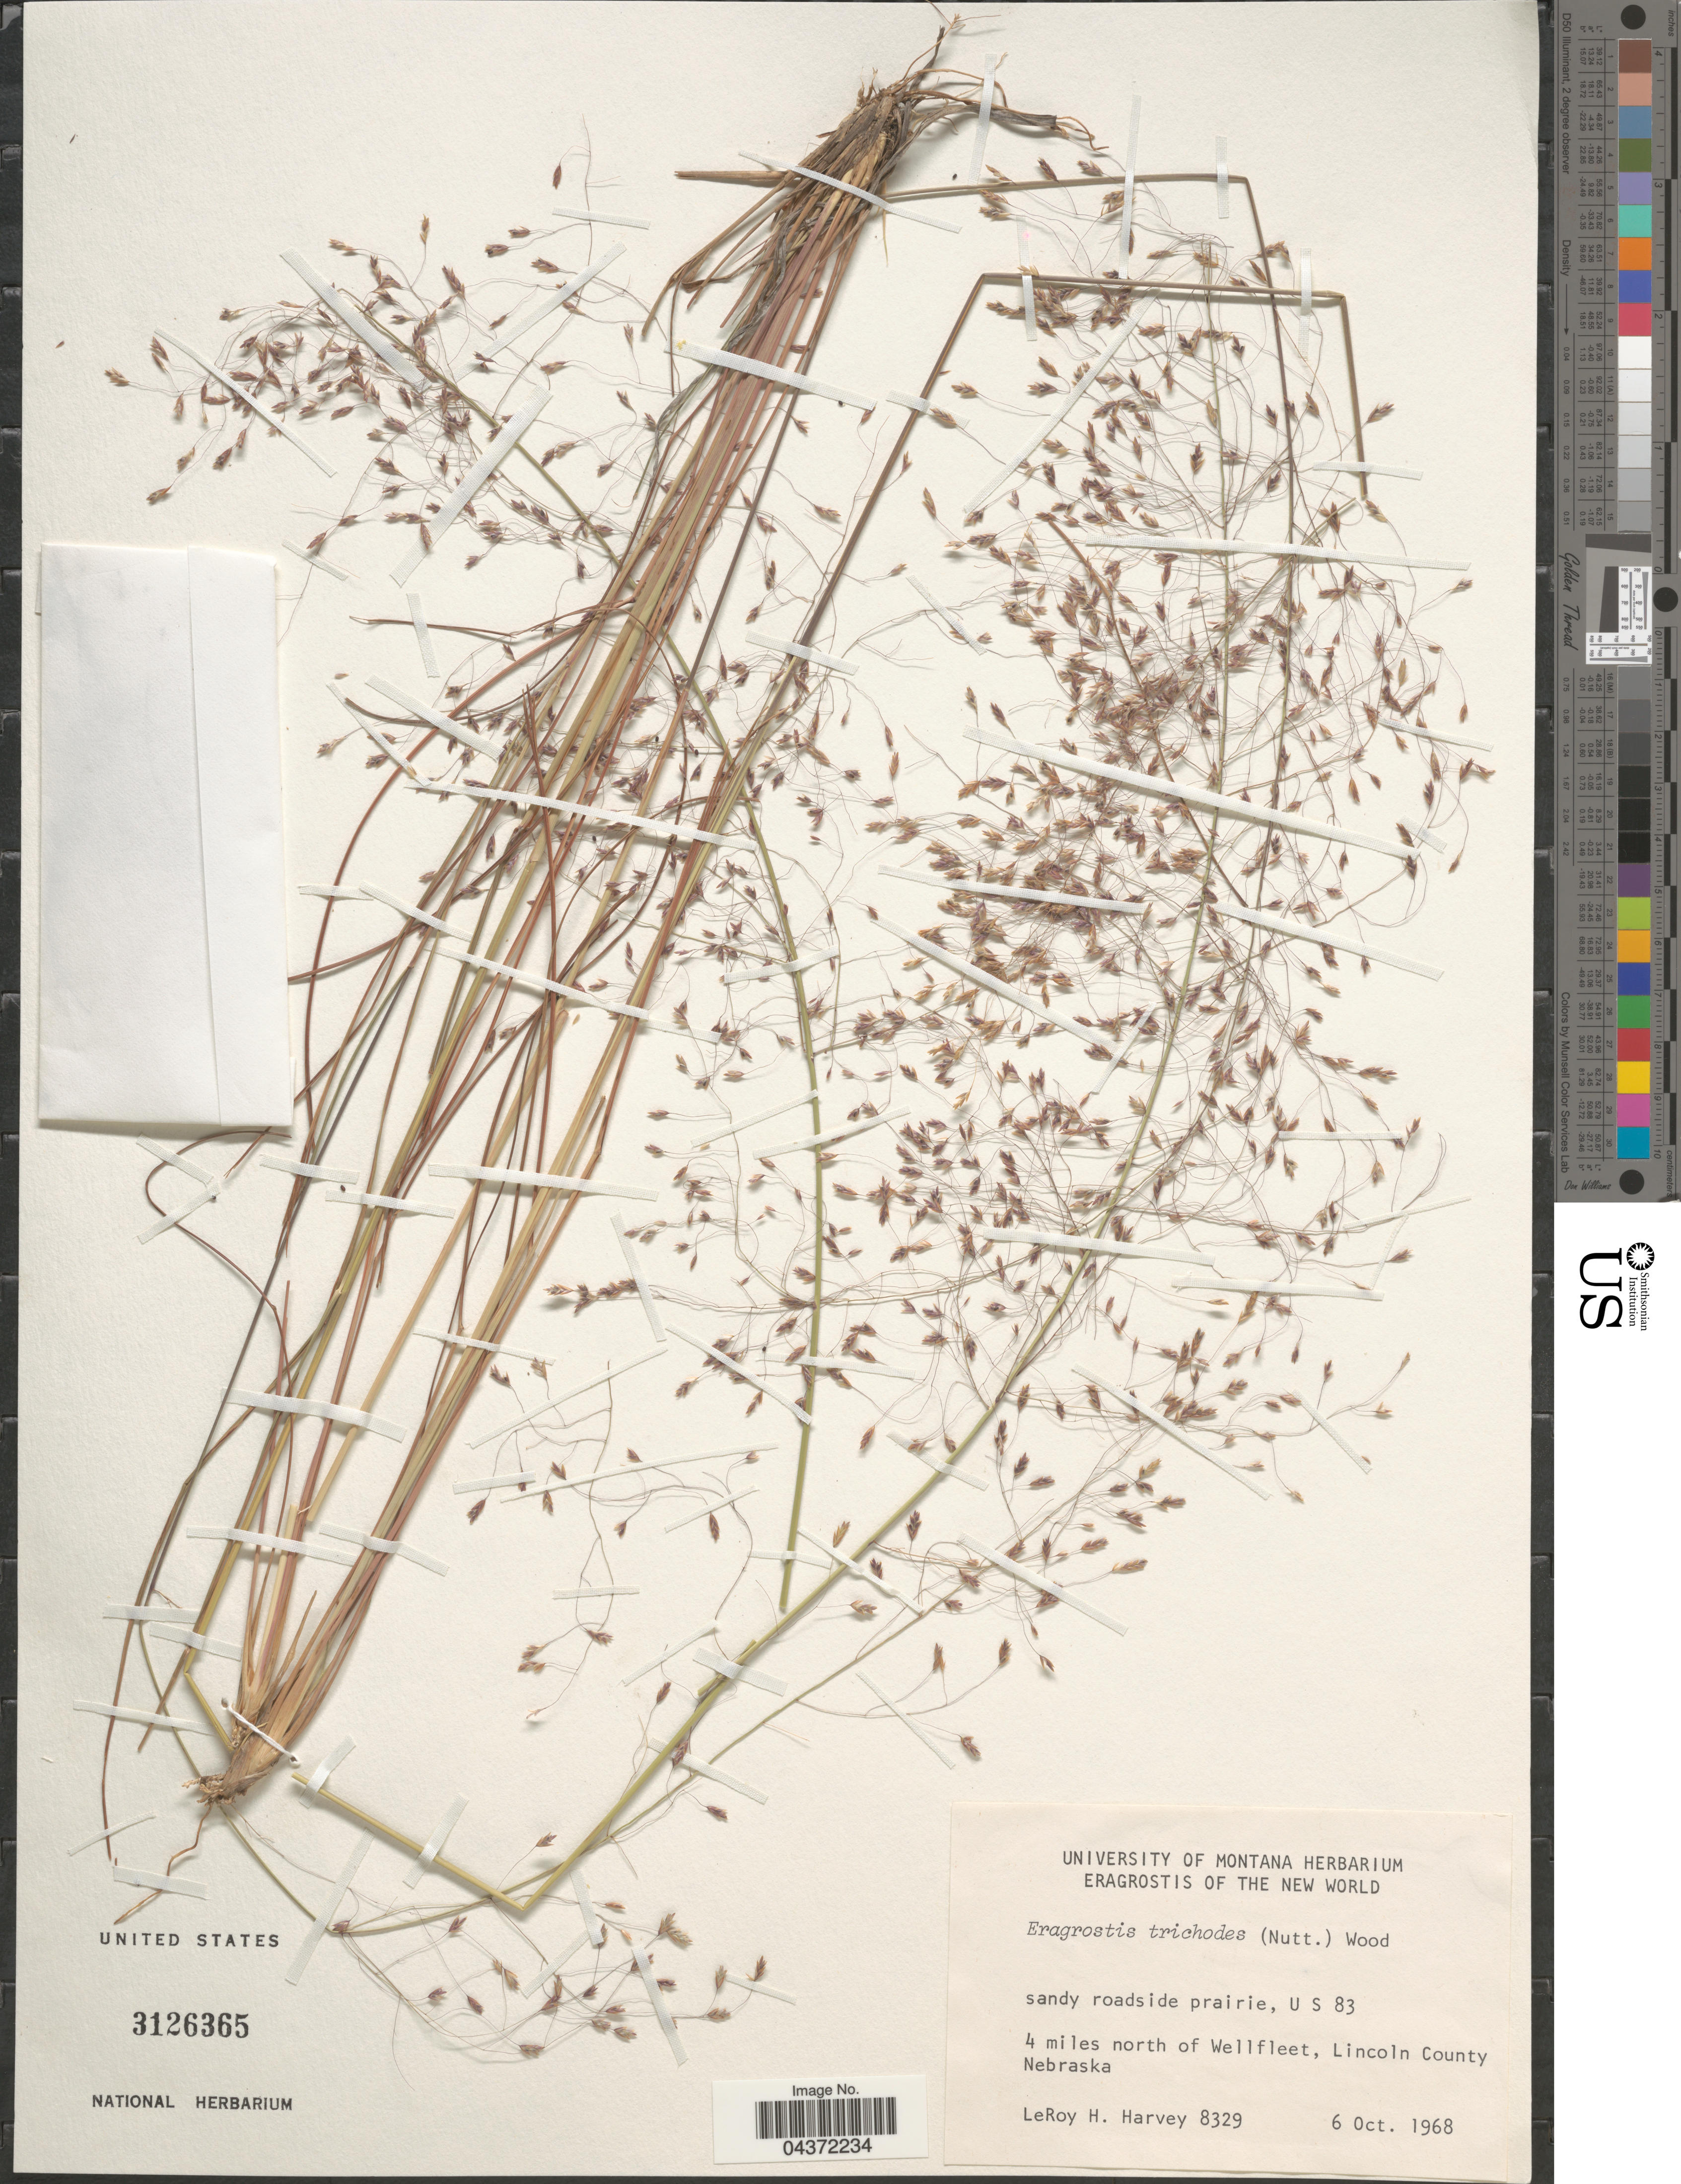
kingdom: Plantae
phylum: Tracheophyta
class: Liliopsida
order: Poales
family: Poaceae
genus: Eragrostis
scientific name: Eragrostis trichodes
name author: (Nutt.) Alph. Wood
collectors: L. H. Harvey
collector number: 8329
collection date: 1968-10-06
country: United States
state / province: Nebraska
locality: Sandy roadside prairie, US 83. 4 miles north of Wellfleet, Lincoln County.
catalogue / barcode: US 3126365